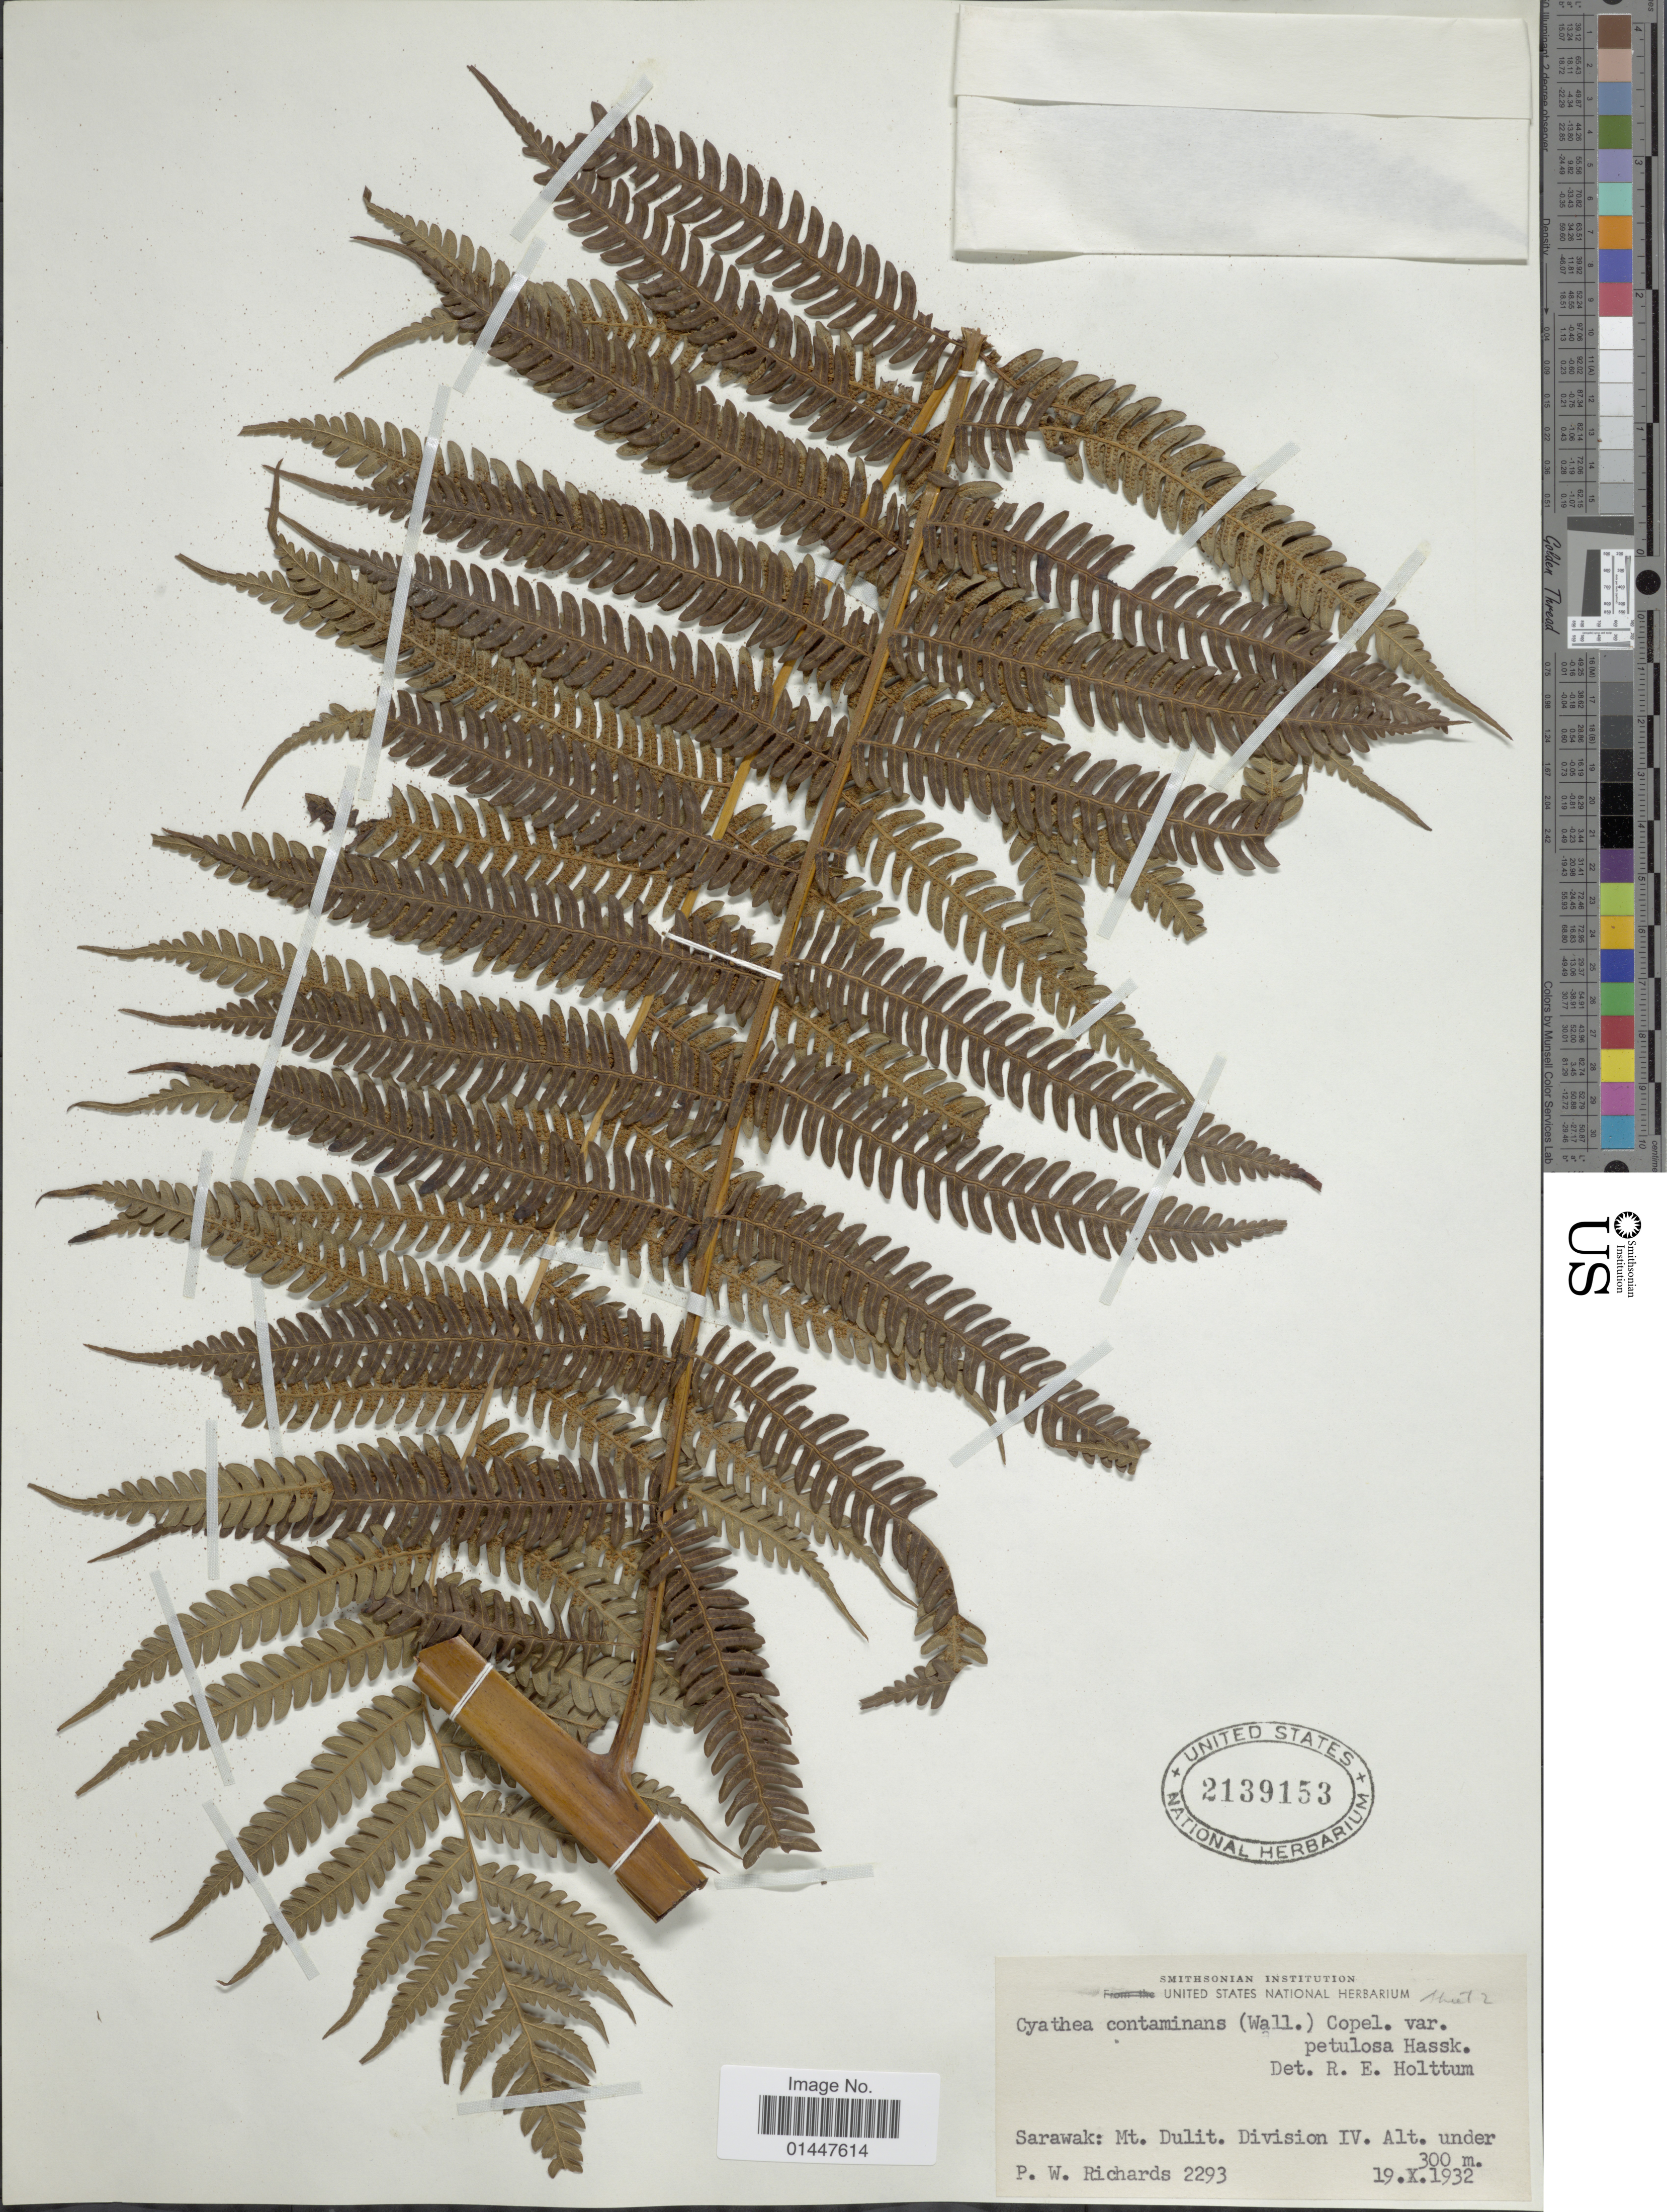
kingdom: Plantae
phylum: Tracheophyta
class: Polypodiopsida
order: Cyatheales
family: Cyatheaceae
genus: Sphaeropteris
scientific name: Sphaeropteris glauca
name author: (Blume) R.M. Tryon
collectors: P. Richards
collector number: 2293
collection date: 1932-10-19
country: Malaysia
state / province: Sarawak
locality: Mt. Dulit. Division 4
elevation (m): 300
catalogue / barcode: US 2139153